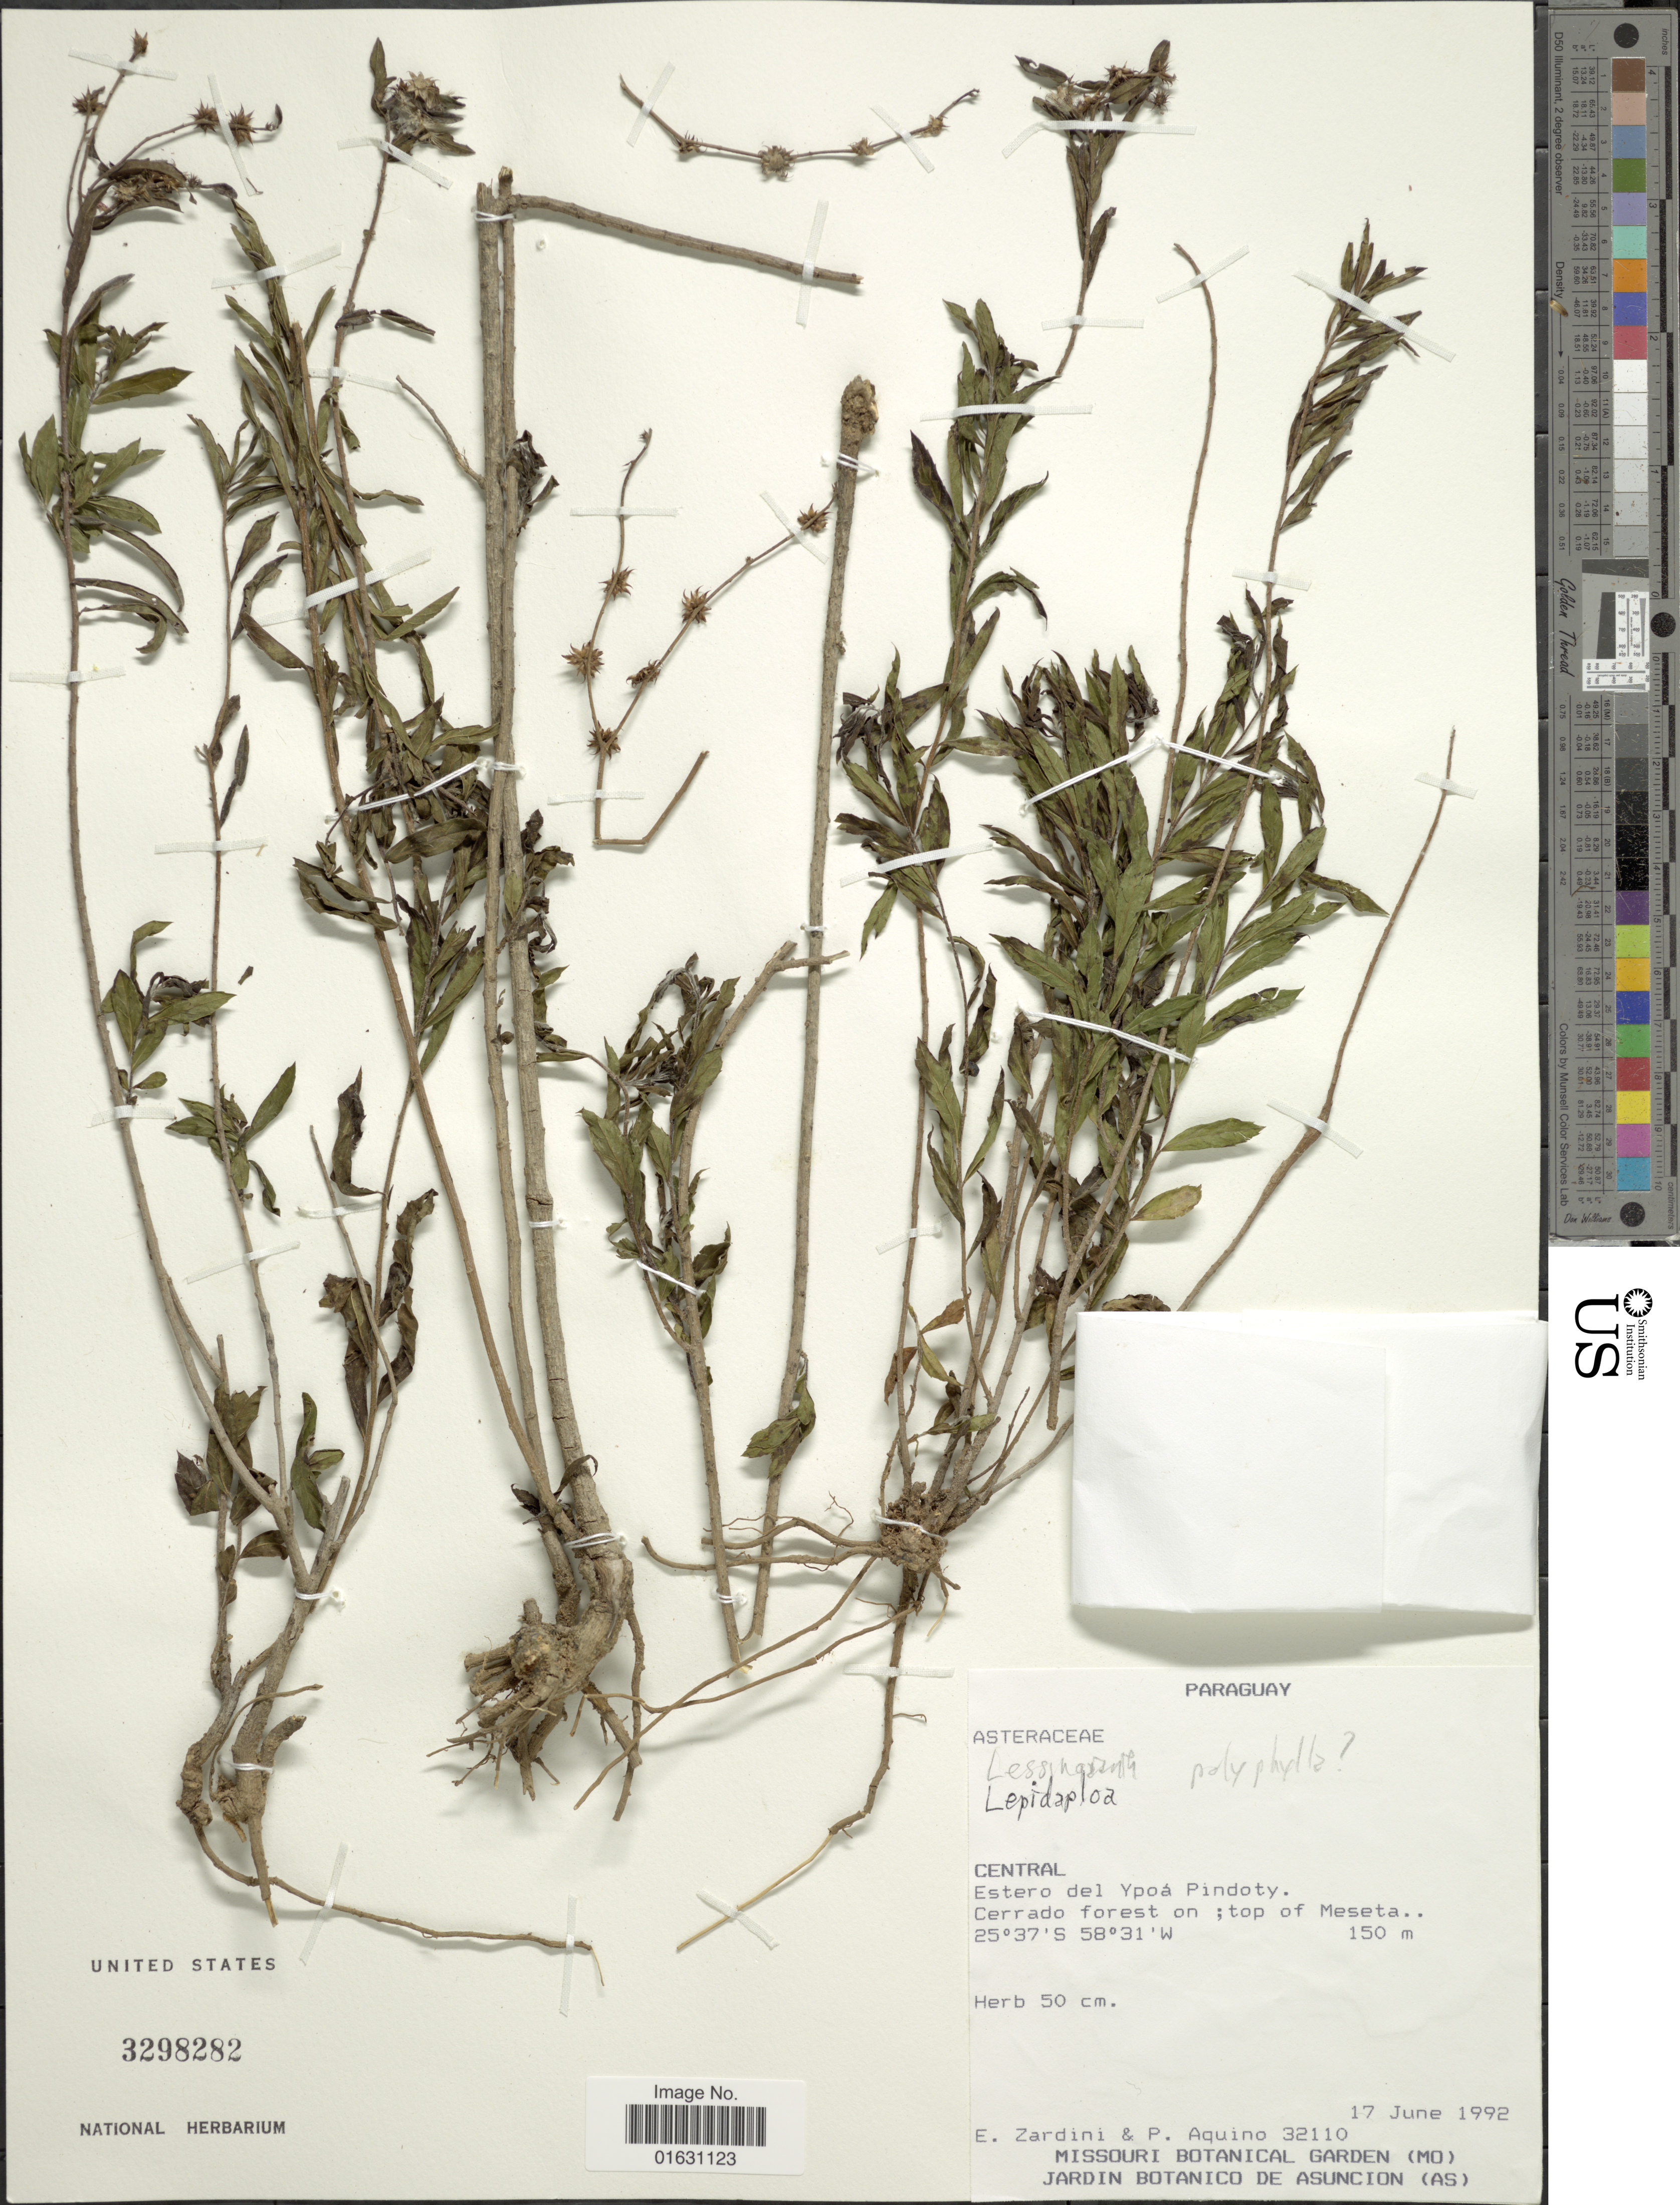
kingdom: Plantae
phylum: Tracheophyta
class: Magnoliopsida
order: Asterales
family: Asteraceae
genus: Lessingianthus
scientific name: Lessingianthus polyphyllus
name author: (Sch. Bip. ex Baker) H. Rob.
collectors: E. M. Zardini & P. Aquino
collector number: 32110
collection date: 1992-06-17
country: Paraguay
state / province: Central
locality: Central, Estero del Ypoa Pindoty, Cerrado forest on; top of Meseta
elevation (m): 150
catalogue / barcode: US 3298282